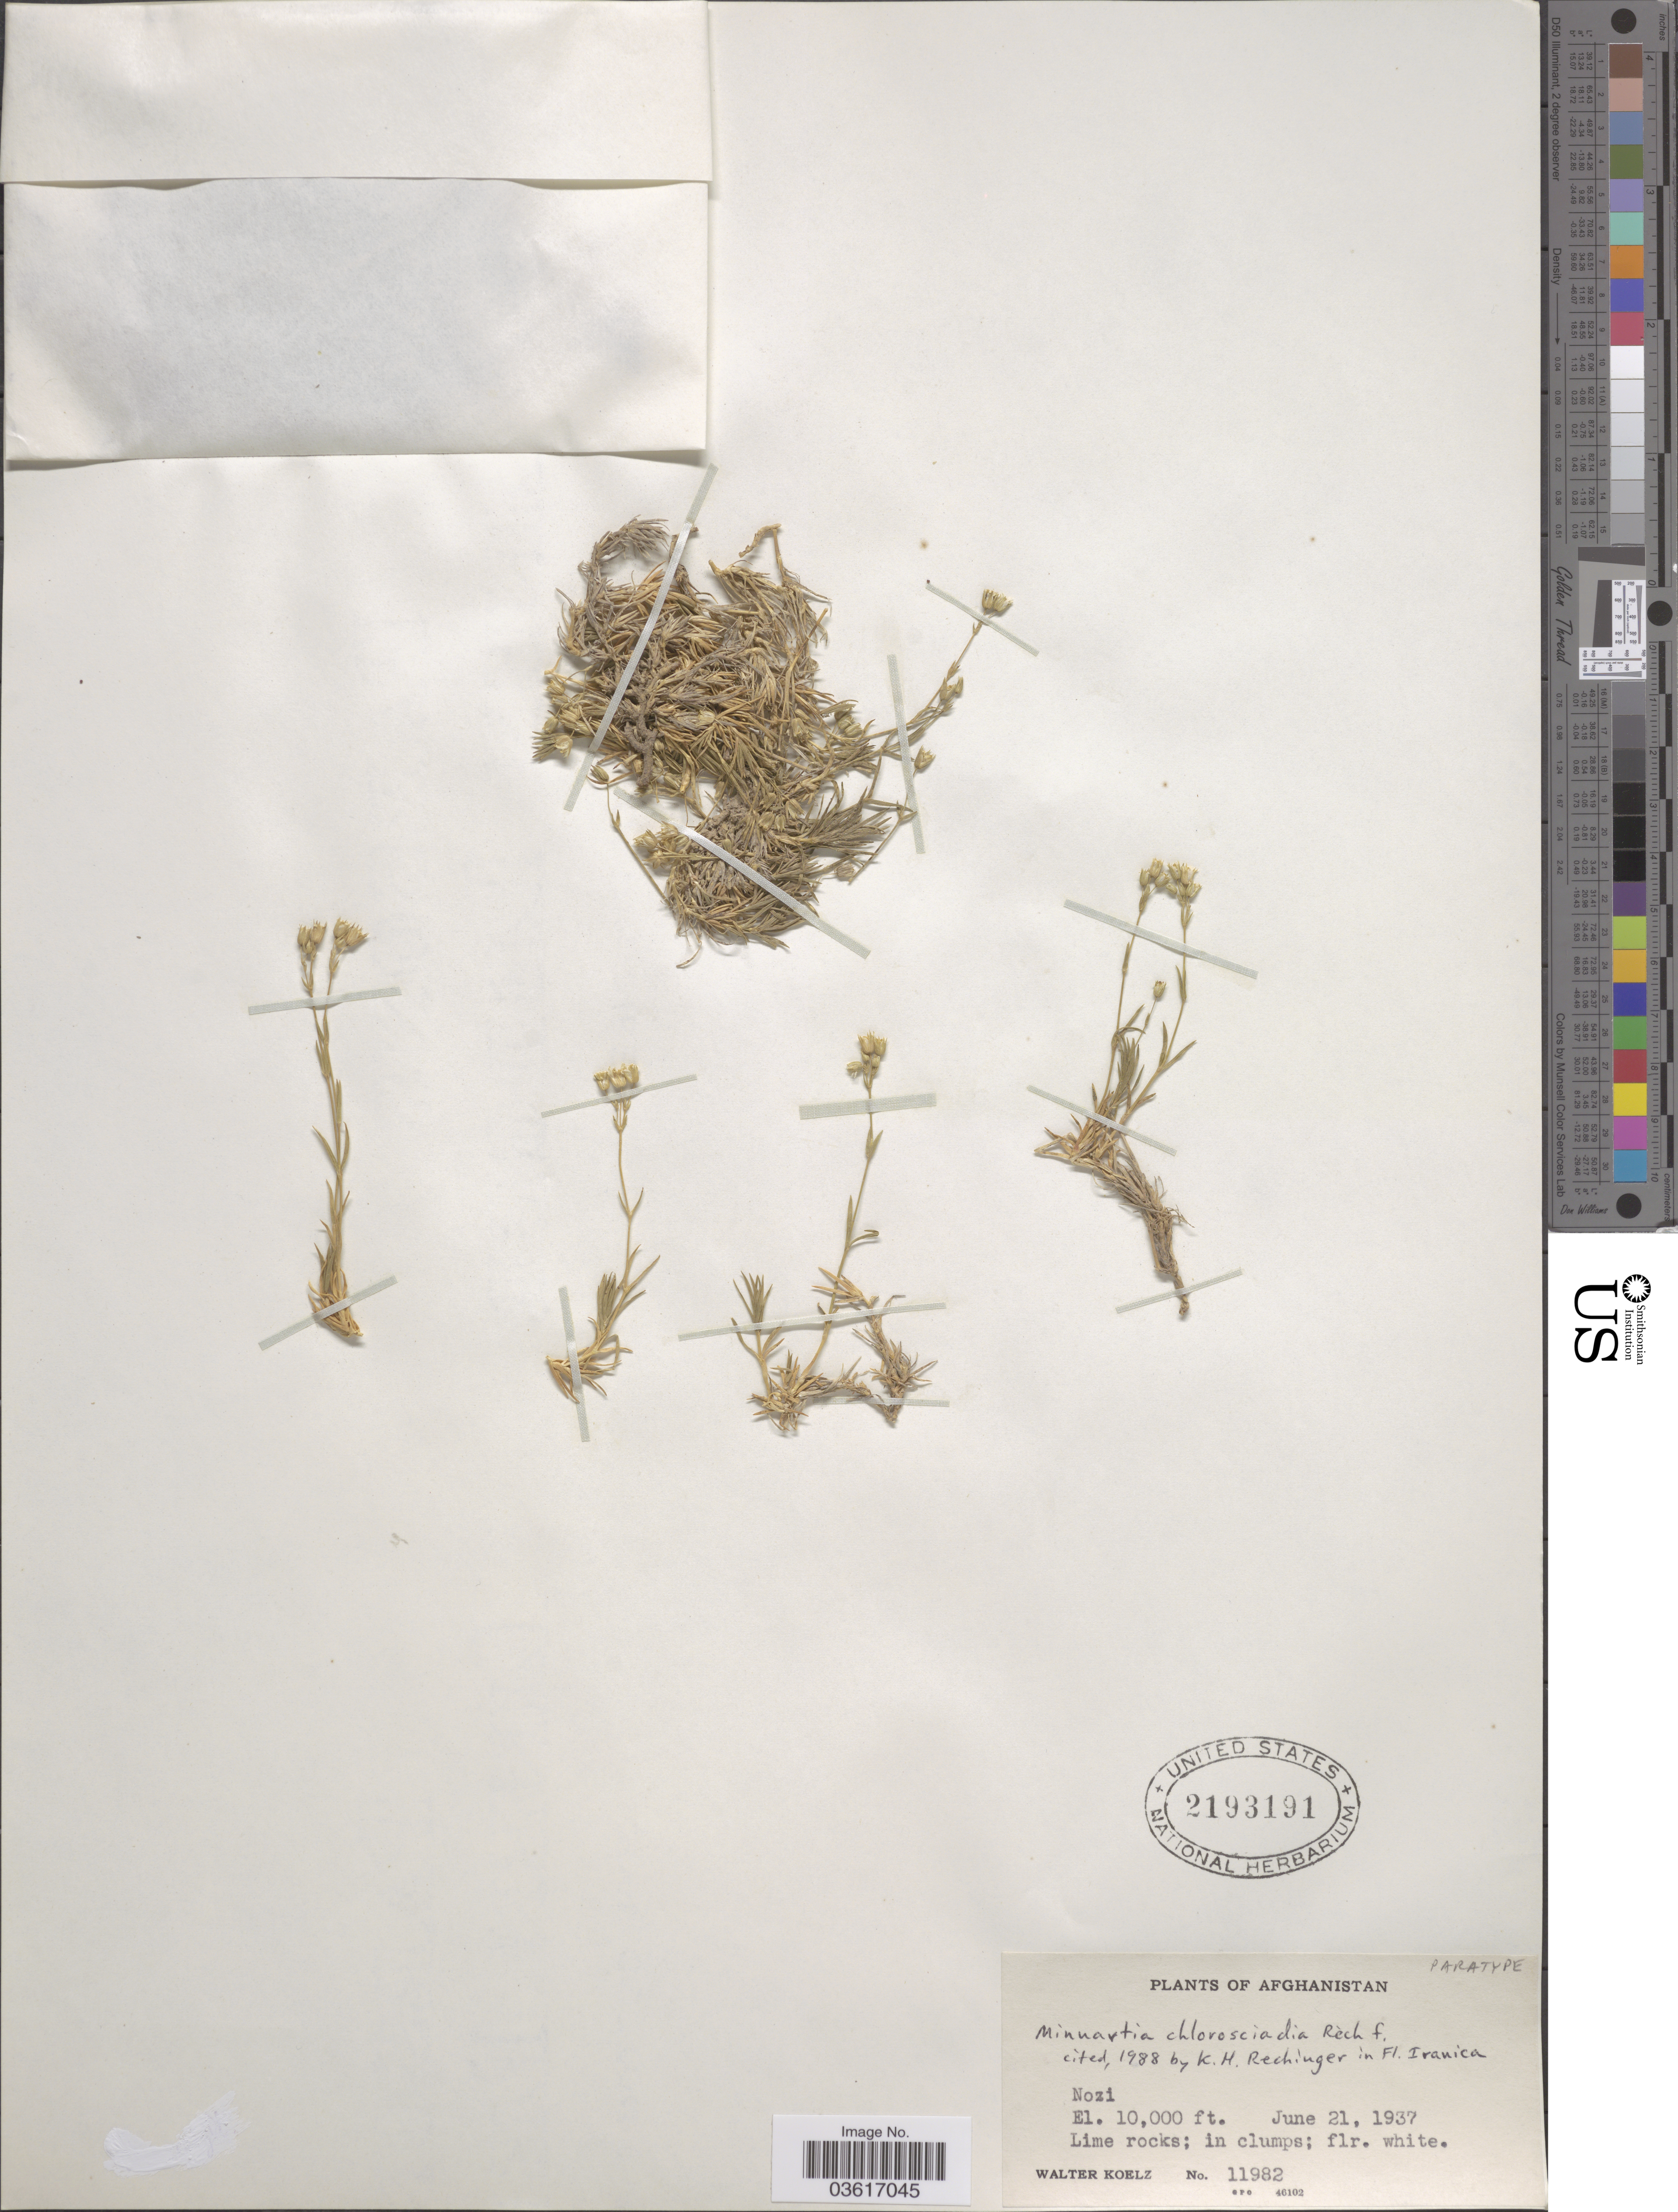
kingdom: Plantae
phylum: Tracheophyta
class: Magnoliopsida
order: Caryophyllales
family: Caryophyllaceae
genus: Minuartia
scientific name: Minuartia chlorosciadia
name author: Rech. f.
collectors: W. N. Koelz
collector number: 11982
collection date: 1937-06-21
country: Afghanistan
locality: Nozi.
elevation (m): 3048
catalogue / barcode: US 2193191